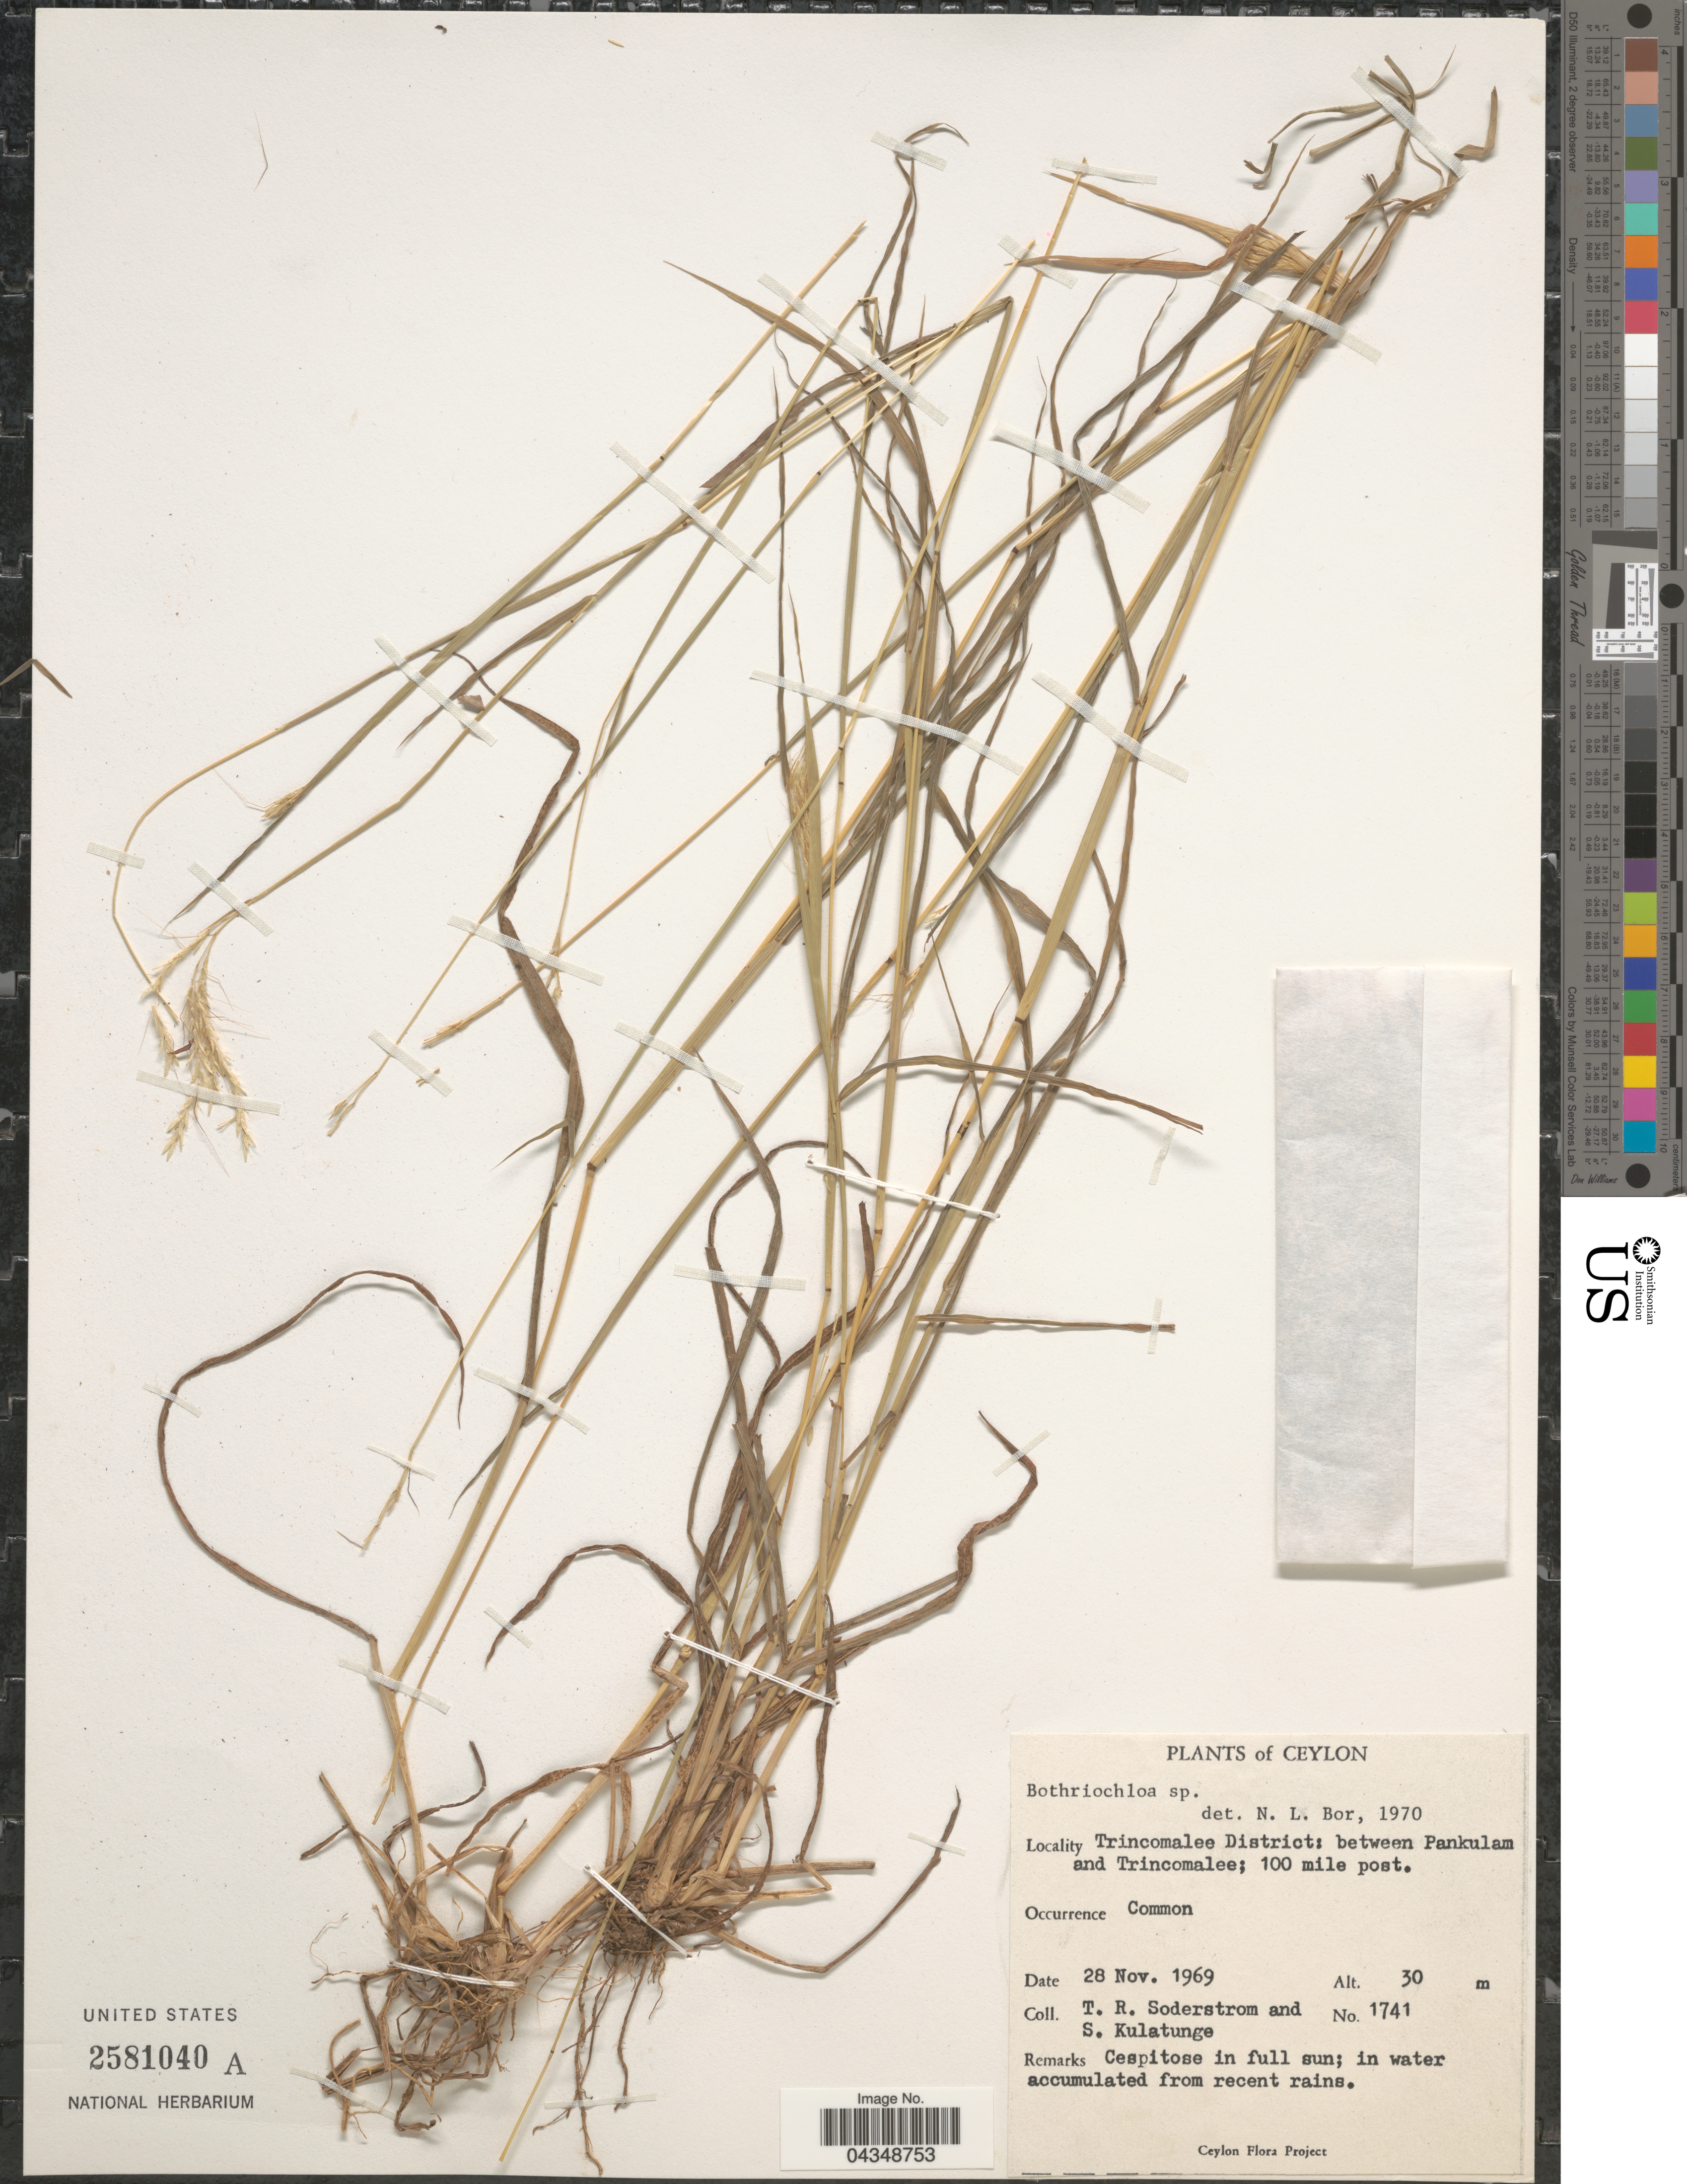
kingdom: Plantae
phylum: Tracheophyta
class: Liliopsida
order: Poales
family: Poaceae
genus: Bothriochloa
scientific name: Bothriochloa pertusa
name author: (L.) A. Camus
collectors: T. R. Soderstrom & S. Kulatunge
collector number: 1741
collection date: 1969-11-28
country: Sri Lanka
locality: Ceylon. Trincomalee District: between Pankulam and Trincomalee; 100 mile post.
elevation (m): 30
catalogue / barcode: US 2581040A